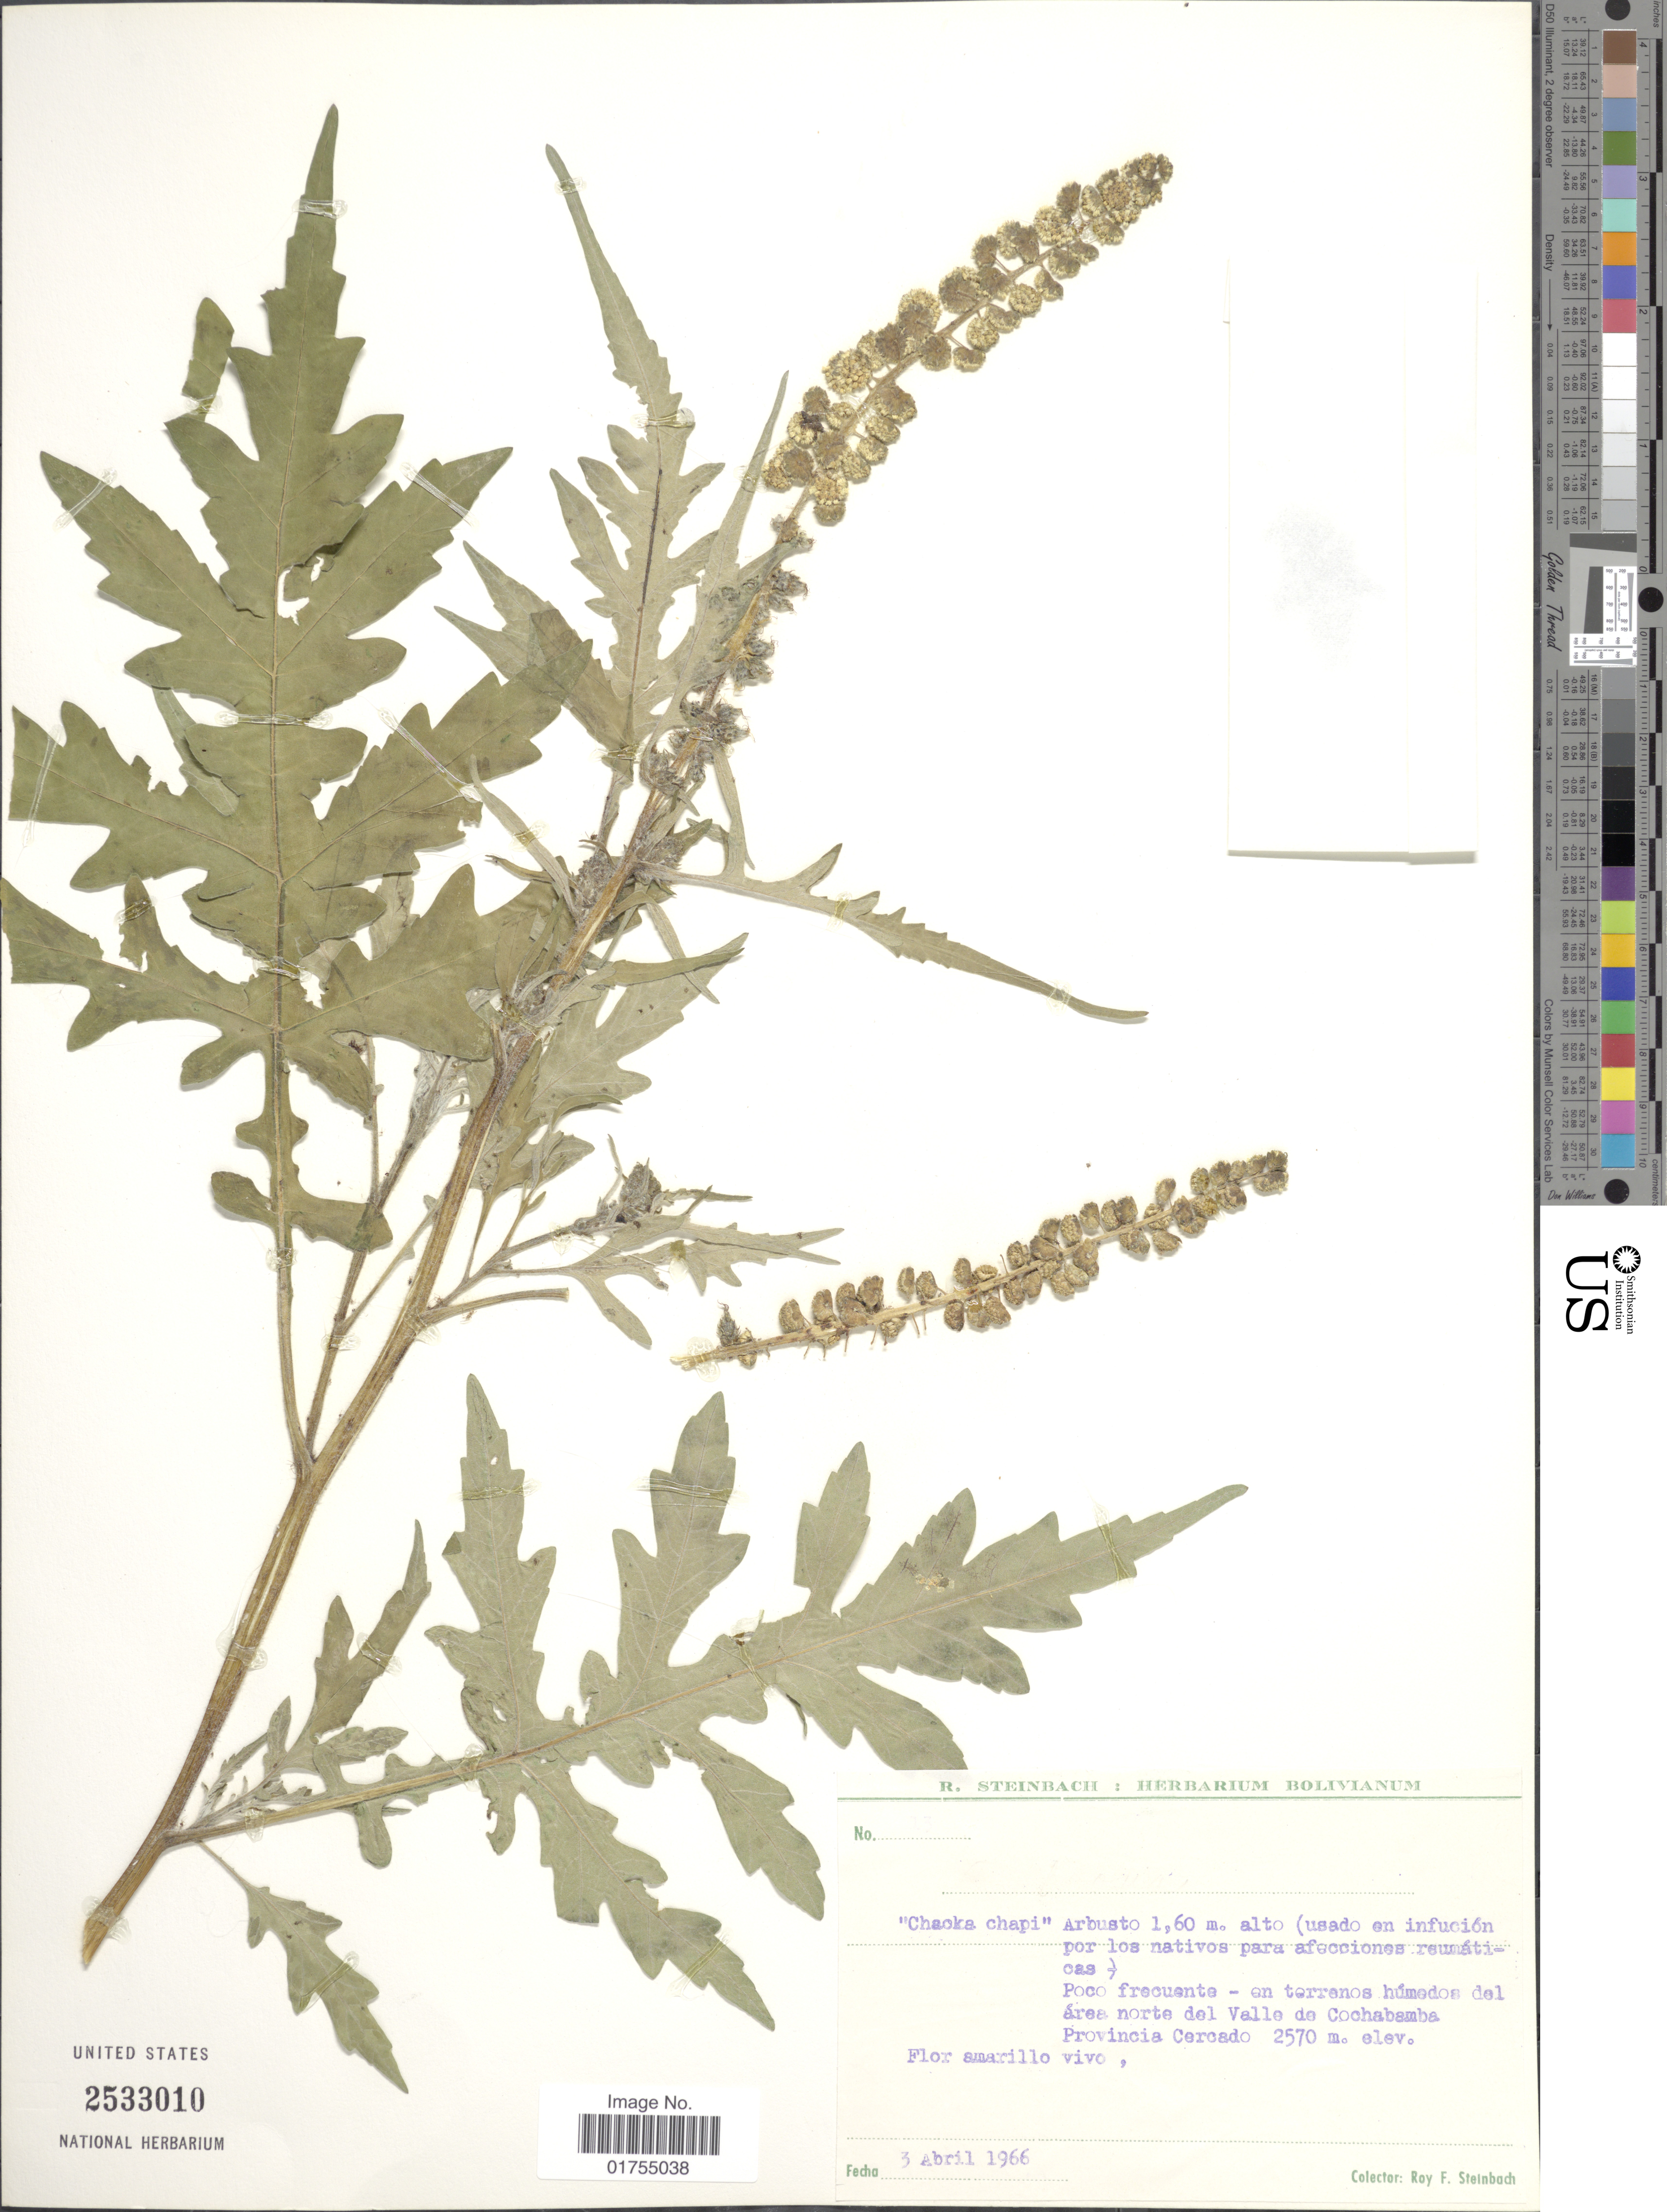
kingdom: Plantae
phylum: Tracheophyta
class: Magnoliopsida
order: Asterales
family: Asteraceae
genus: Franseria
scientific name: Franseria artemisioides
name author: Willd.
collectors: R. F. Steinbach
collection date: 1966-04-03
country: Bolivia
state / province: Cochabamba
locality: Area norte de; Vale de Cochabamba. Provincia Cercado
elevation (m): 2570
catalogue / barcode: US 2533010